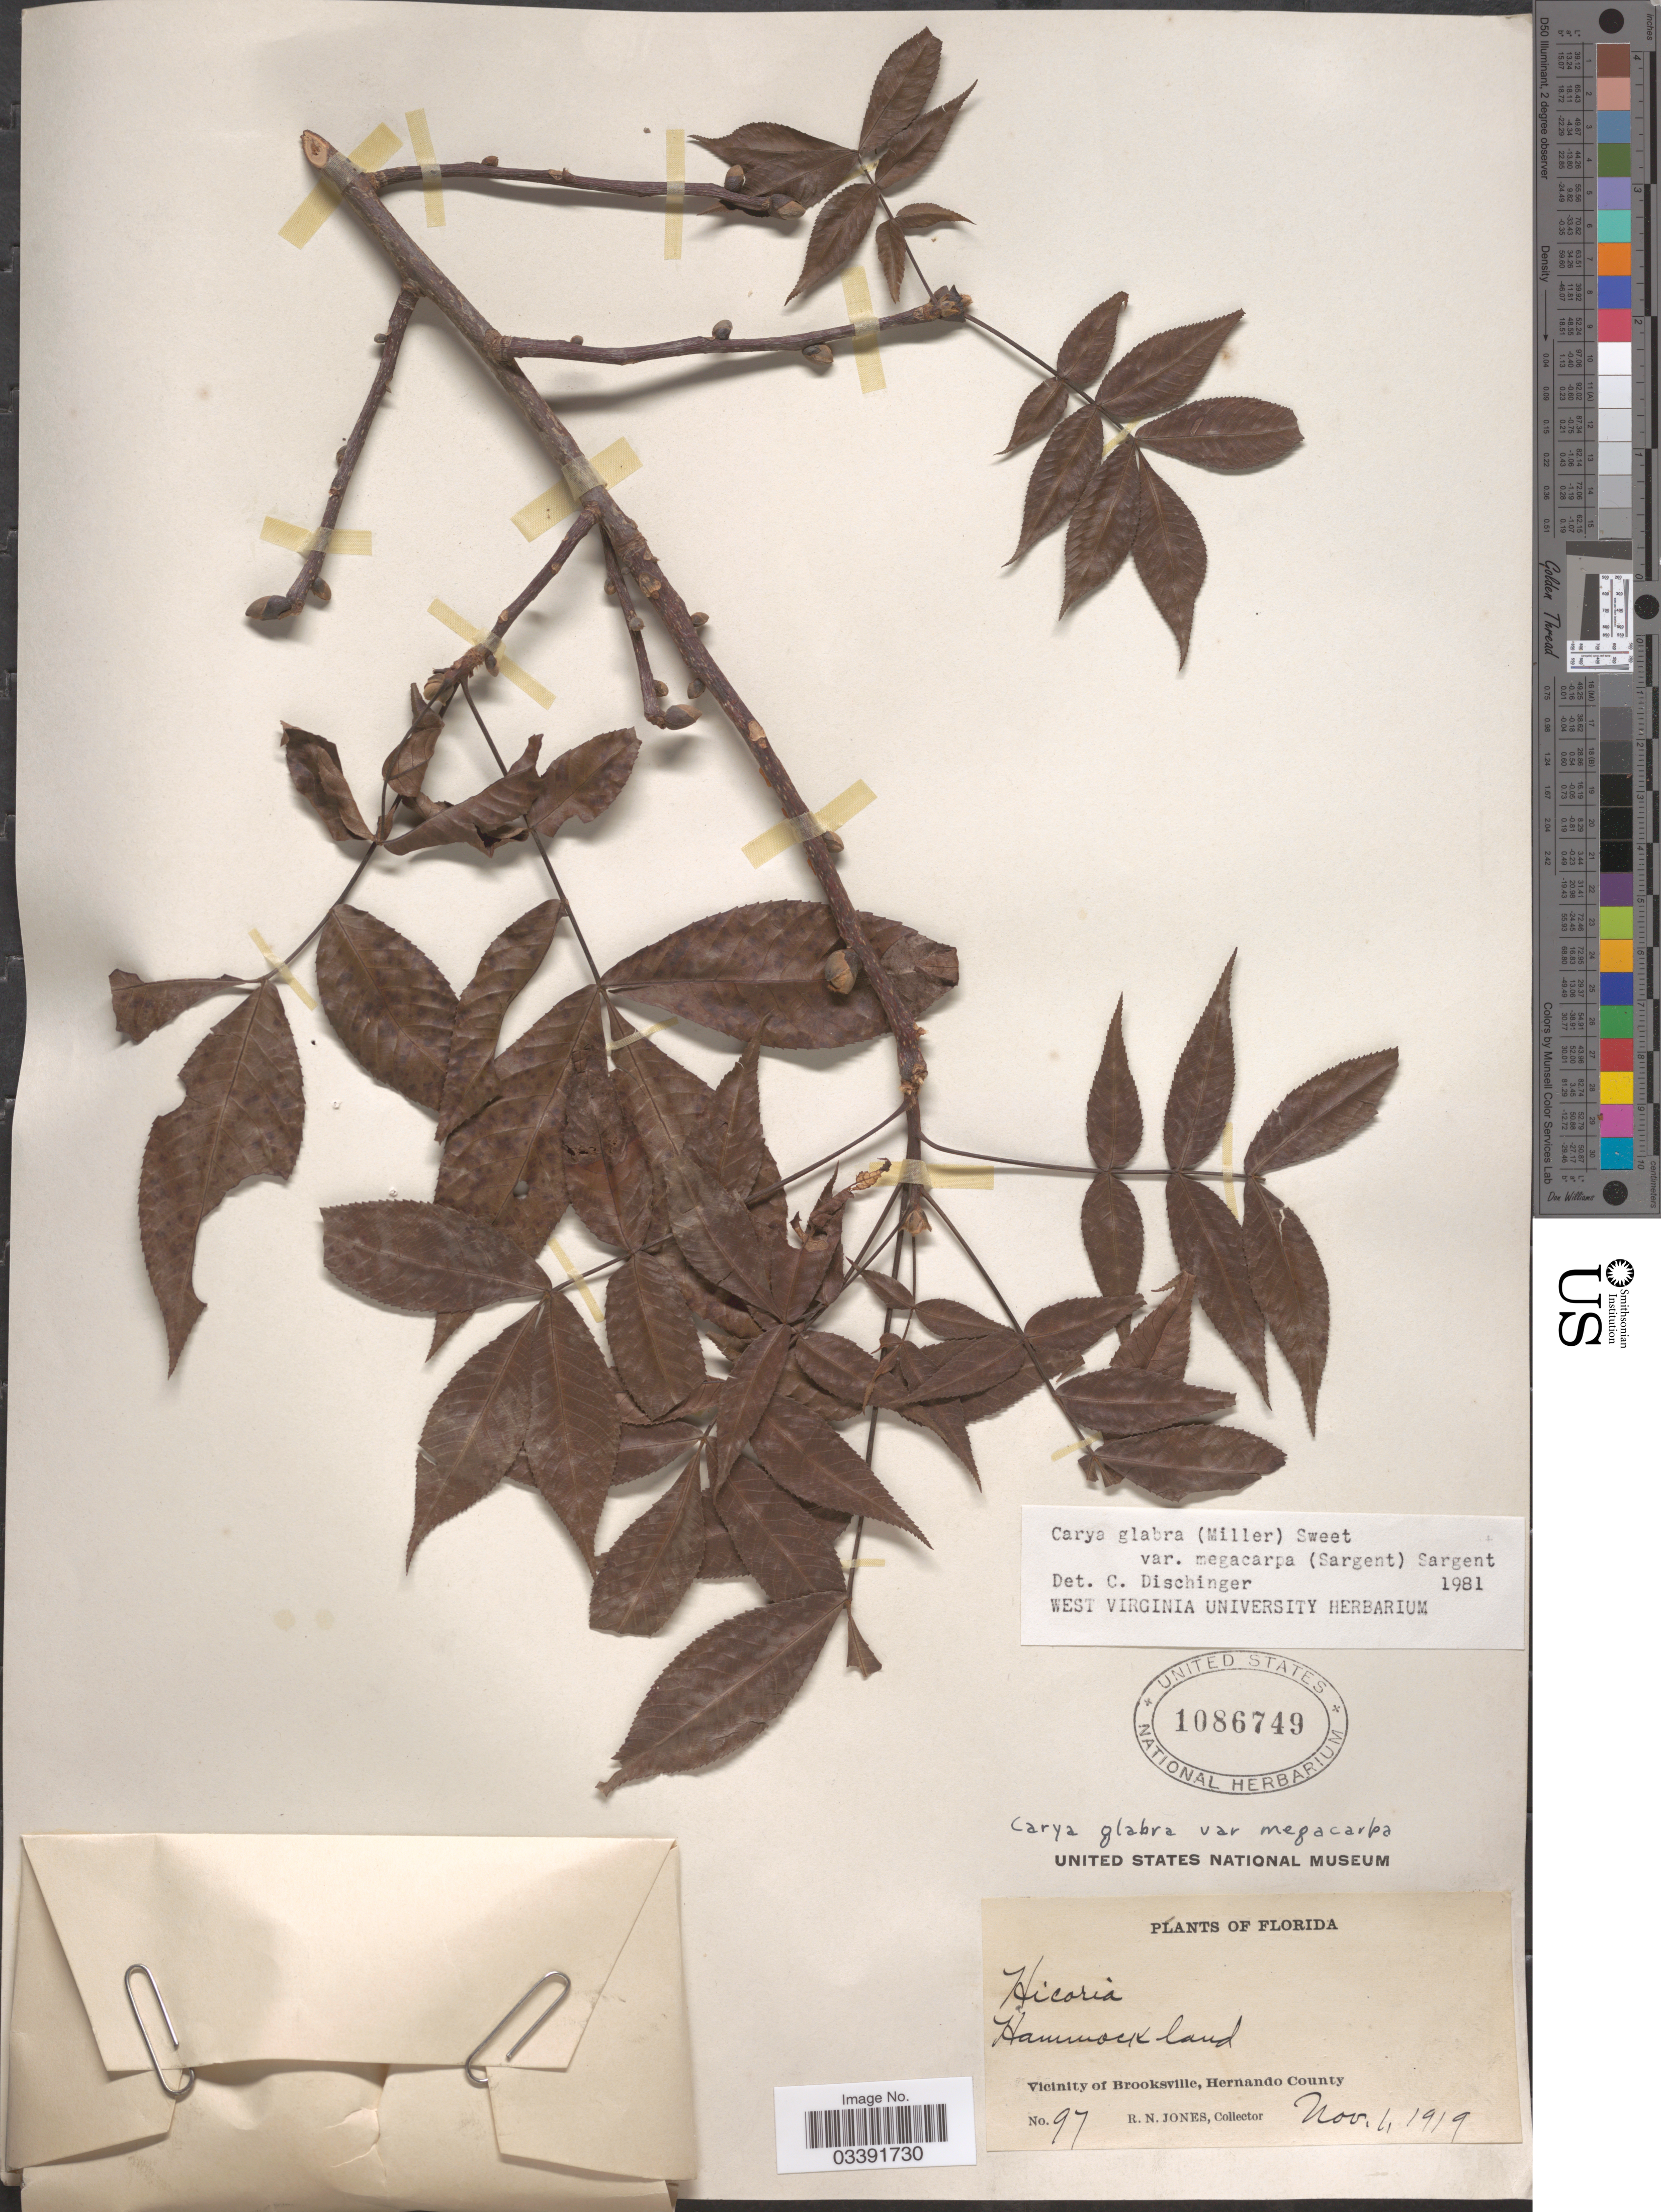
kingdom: Plantae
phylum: Tracheophyta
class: Magnoliopsida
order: Fagales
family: Juglandaceae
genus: Carya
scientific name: Carya glabra var. megacarpa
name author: (Sarg.) Sarg.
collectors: R. N. Jones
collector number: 97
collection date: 1919-11-01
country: United States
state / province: Florida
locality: Vicinity of Brooksville, Hernando County.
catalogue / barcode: US 1086749